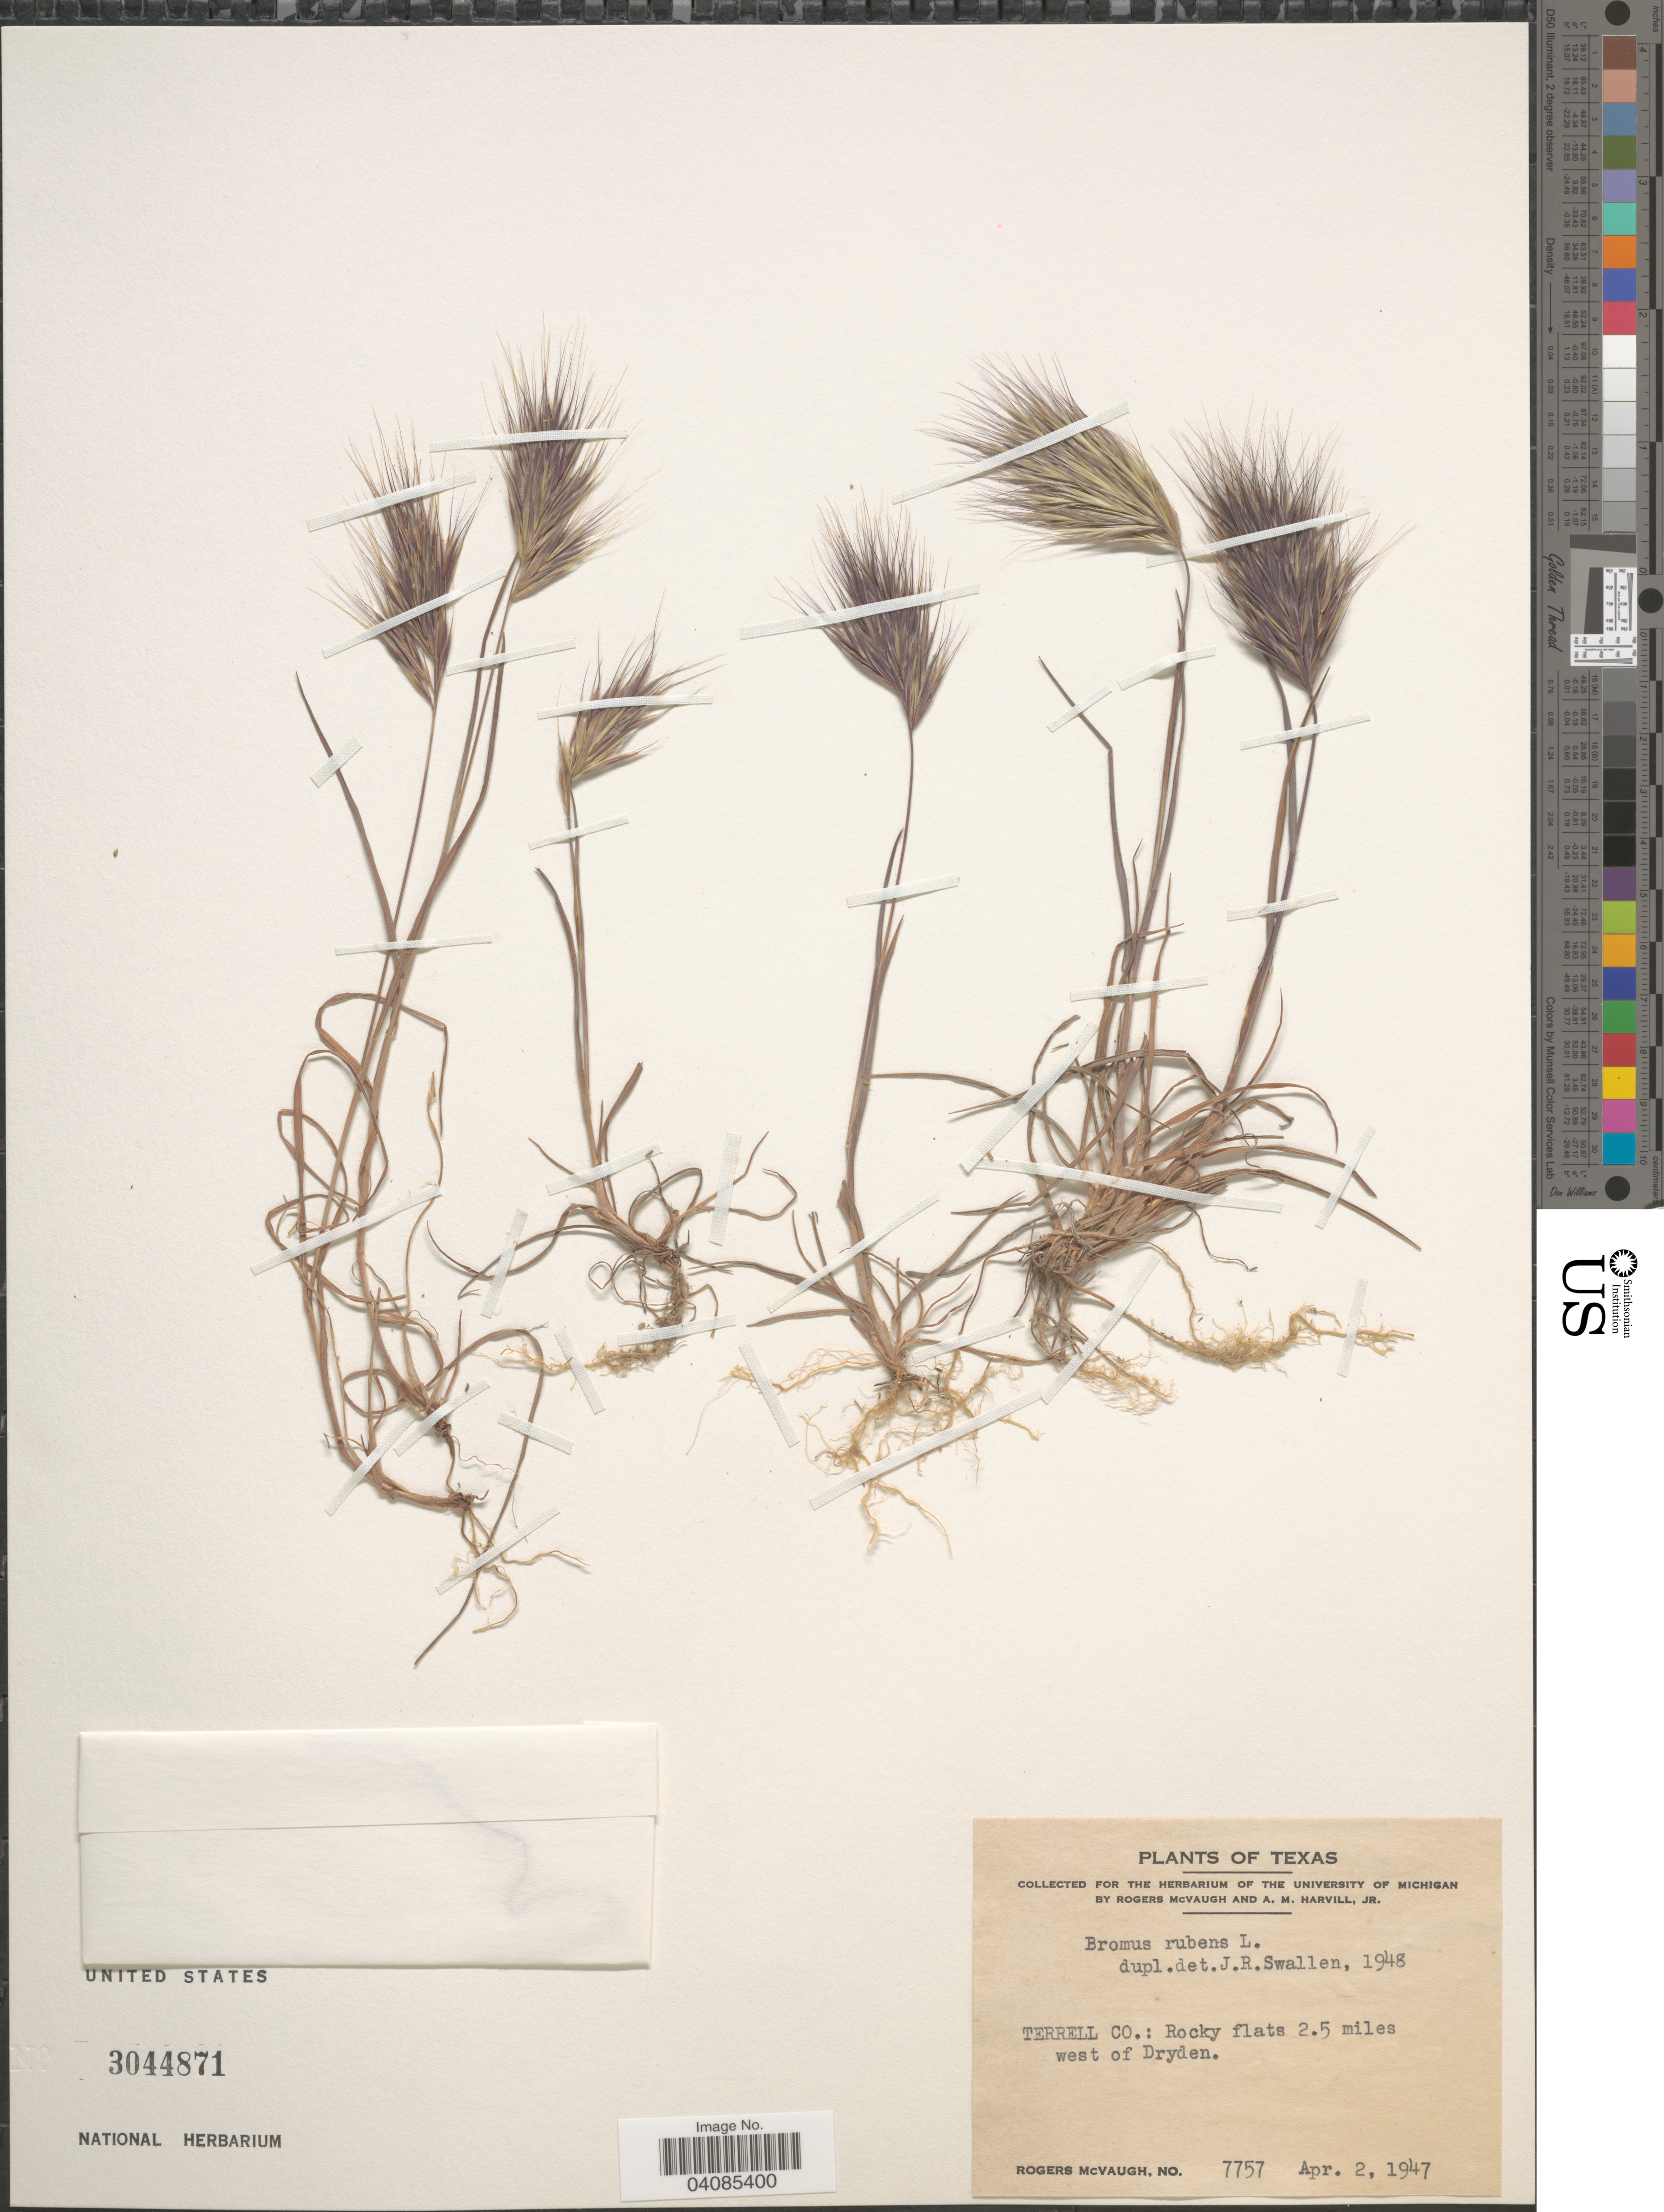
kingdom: Plantae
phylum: Tracheophyta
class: Liliopsida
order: Poales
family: Poaceae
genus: Bromus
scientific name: Bromus rubens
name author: L.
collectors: R. McVaugh & A. Harvill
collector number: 7757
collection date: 1947-04-02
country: United States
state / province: Texas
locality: Terrell Co.: Rocky flats 2.5 miles west of Dryden.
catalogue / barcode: US 3044871